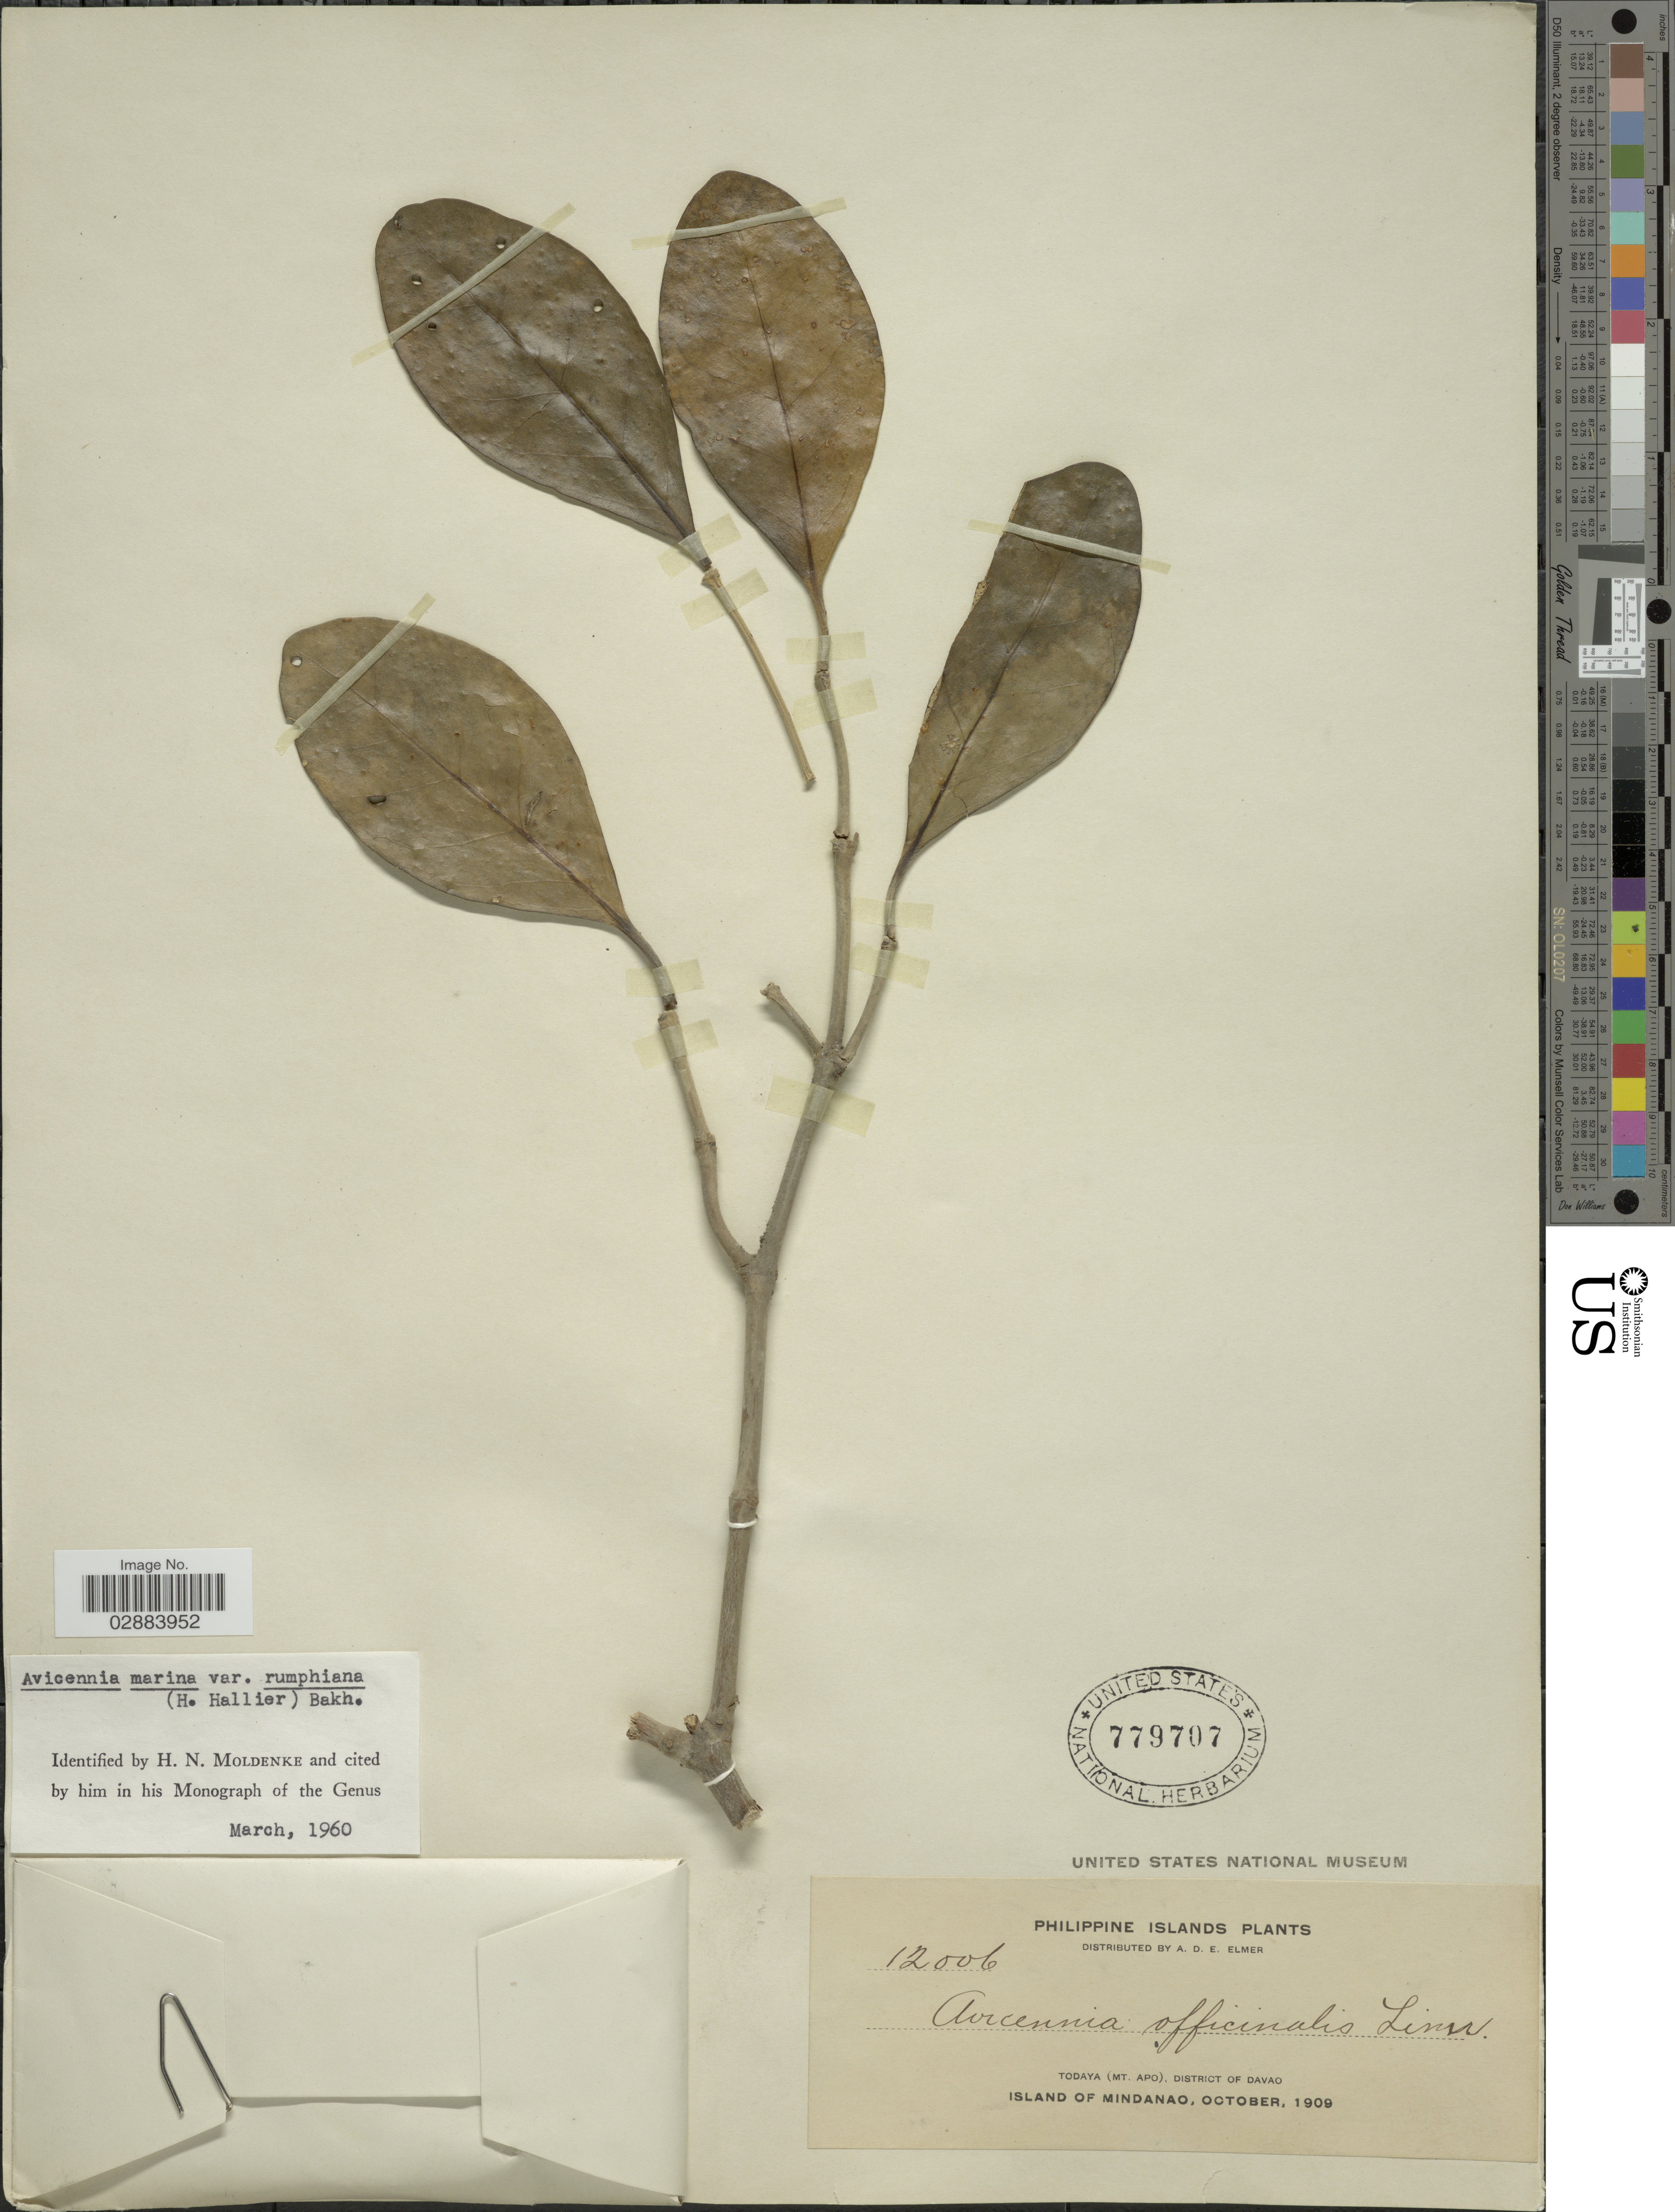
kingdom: Plantae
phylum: Tracheophyta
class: Magnoliopsida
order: Lamiales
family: Acanthaceae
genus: Avicennia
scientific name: Avicennia marina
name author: (Forssk.) Vierh.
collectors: A. D. E. Elmer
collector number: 12006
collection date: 1909-10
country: Philippines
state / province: Davao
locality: Todaya (Mt. Apo), District of Davao. Island of Mindanao.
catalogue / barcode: US 779707